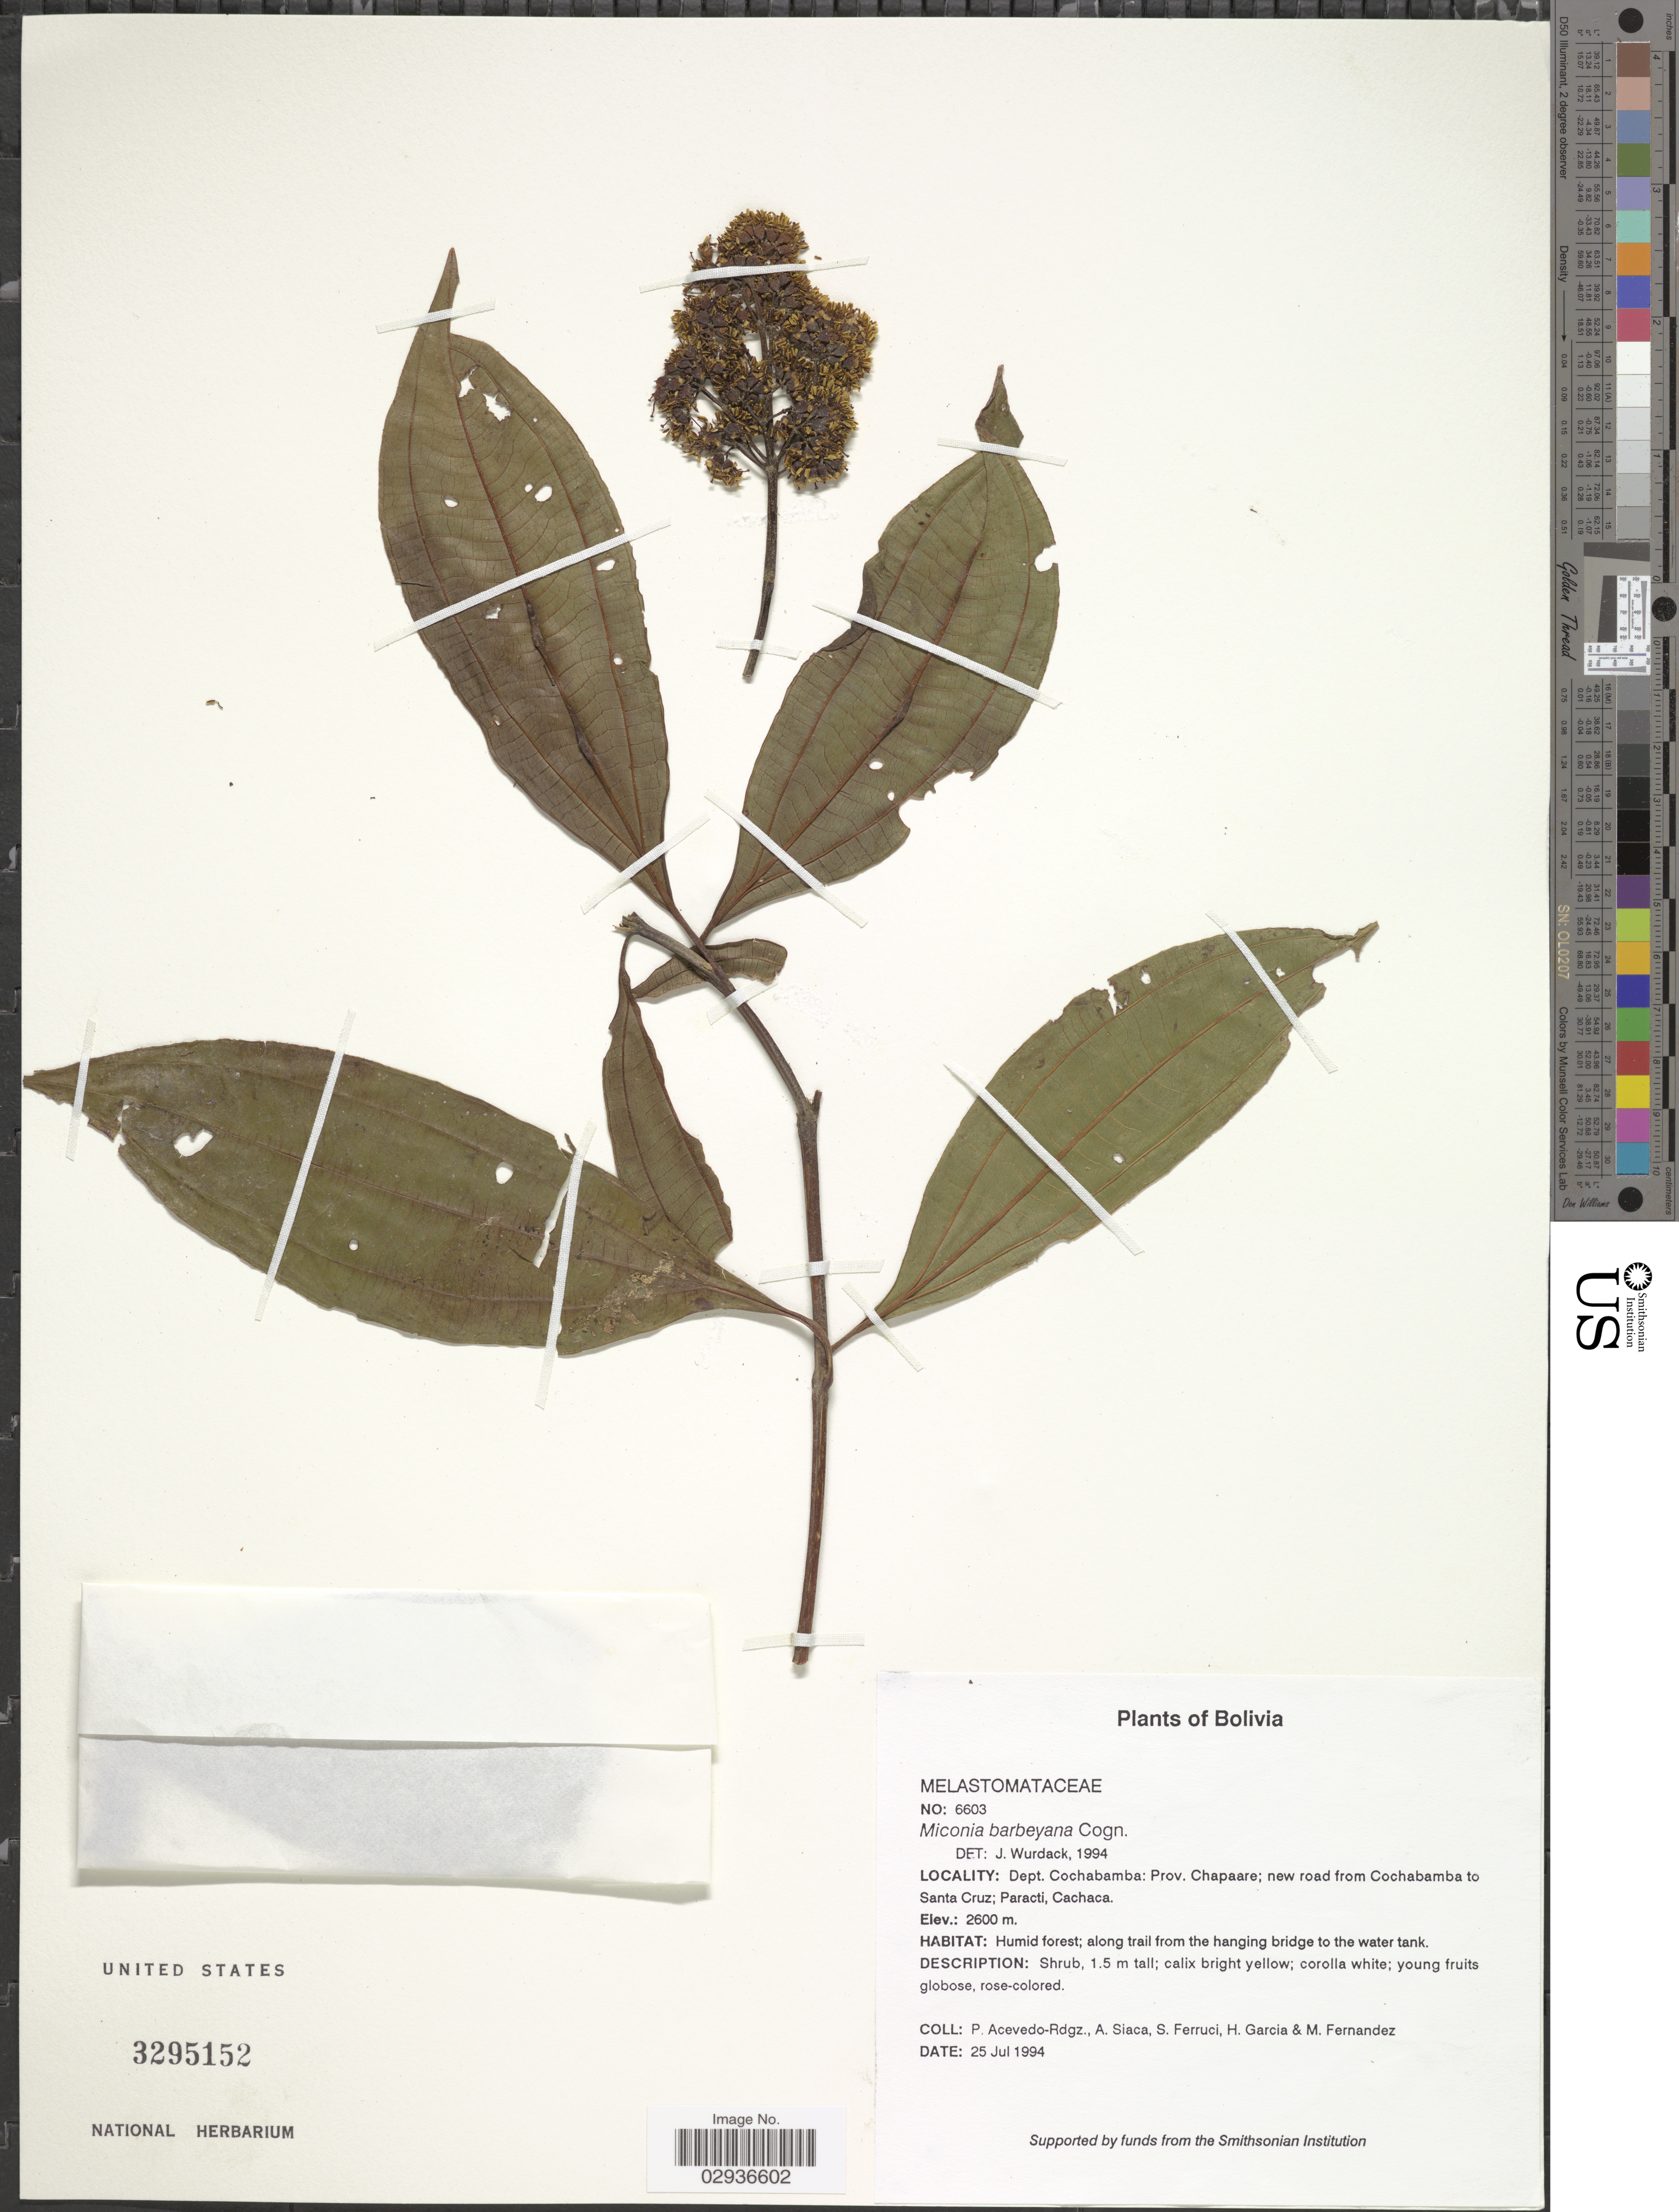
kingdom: Plantae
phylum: Tracheophyta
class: Magnoliopsida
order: Myrtales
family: Melastomataceae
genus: Miconia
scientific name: Miconia barbeyana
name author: Cogn.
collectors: P. Acevedo-Rodr., A. Siaca, S. Ferruci, H. Garcia & M. Fernandez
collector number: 6603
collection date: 1994-07-25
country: Bolivia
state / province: Cochabamba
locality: Dept. Cochabamba: Prov. Chapaare; new road from Cochabamba to Santa Cruz; Paracti, Cachaca.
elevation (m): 2600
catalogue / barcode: US 3295152